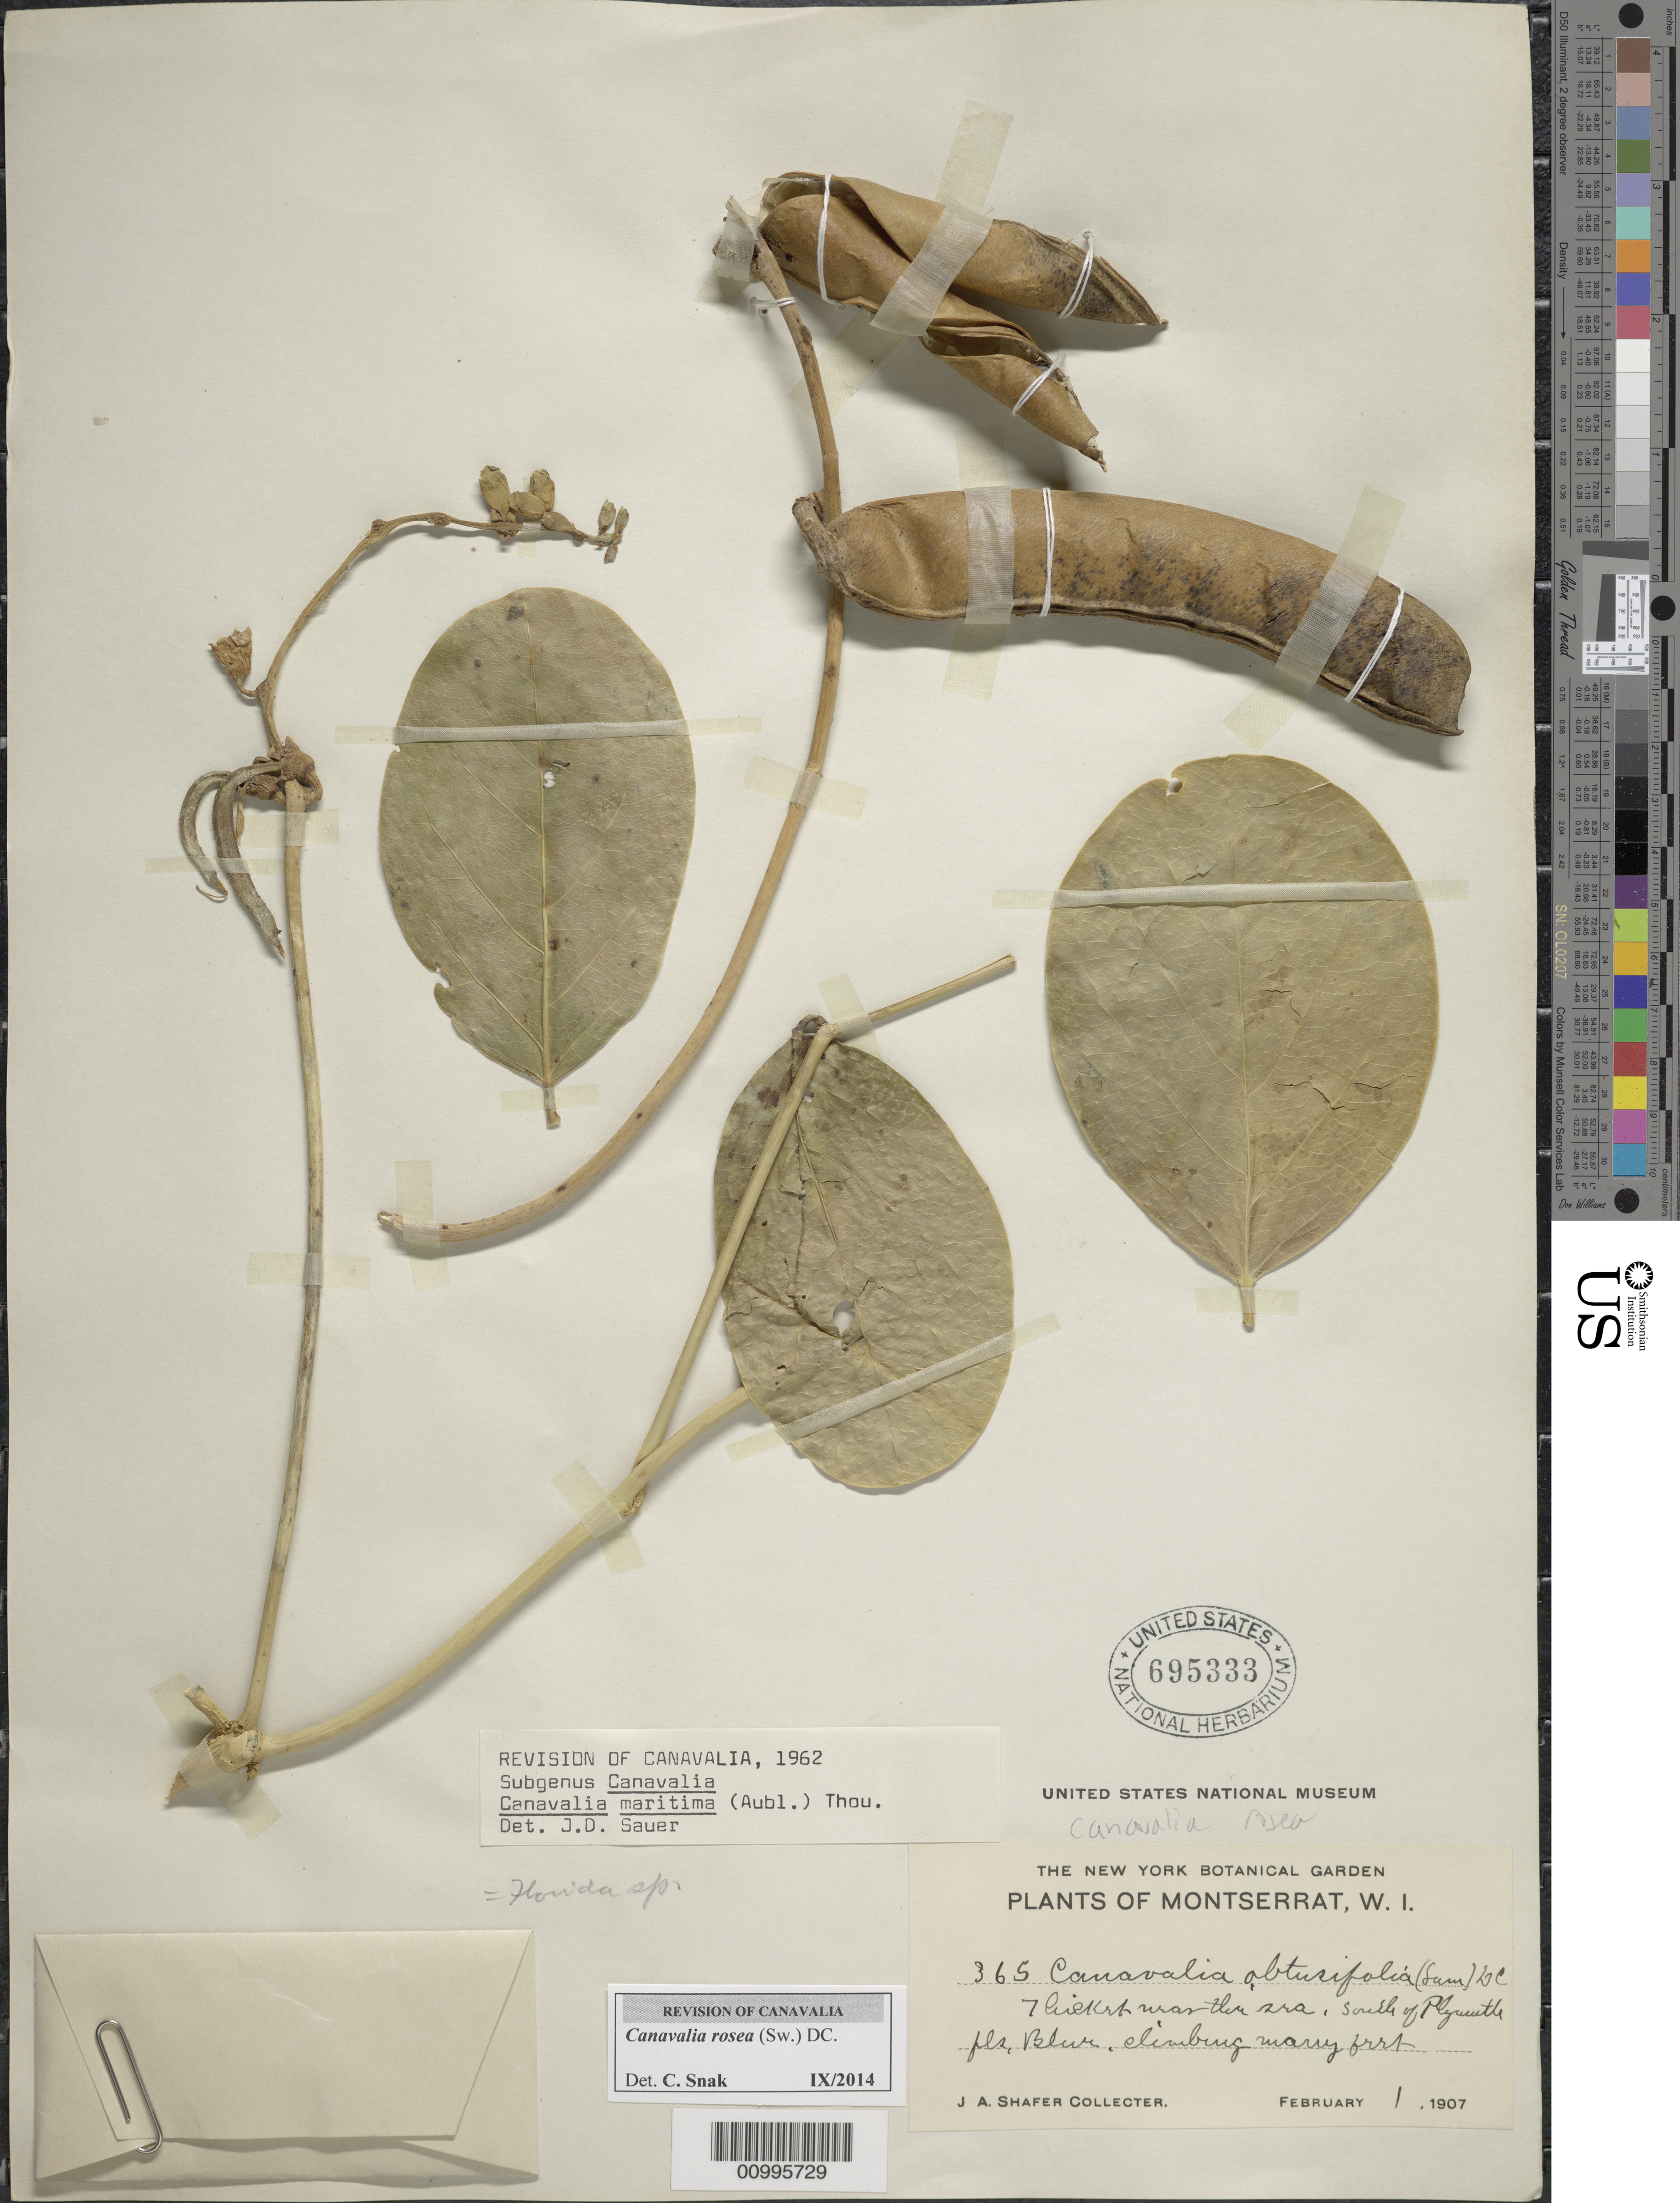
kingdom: Plantae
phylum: Tracheophyta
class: Magnoliopsida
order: Fabales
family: Fabaceae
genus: Canavalia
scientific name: Canavalia rosea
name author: (Sw.) DC.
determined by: Snak, C.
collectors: J. A. Shafer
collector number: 365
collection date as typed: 01 Feb 1907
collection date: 1907-02-01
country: Montserrat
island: Montserrat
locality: South of Plymouth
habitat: Thicket near the sea.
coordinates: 0 N, 0 E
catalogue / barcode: US 695333